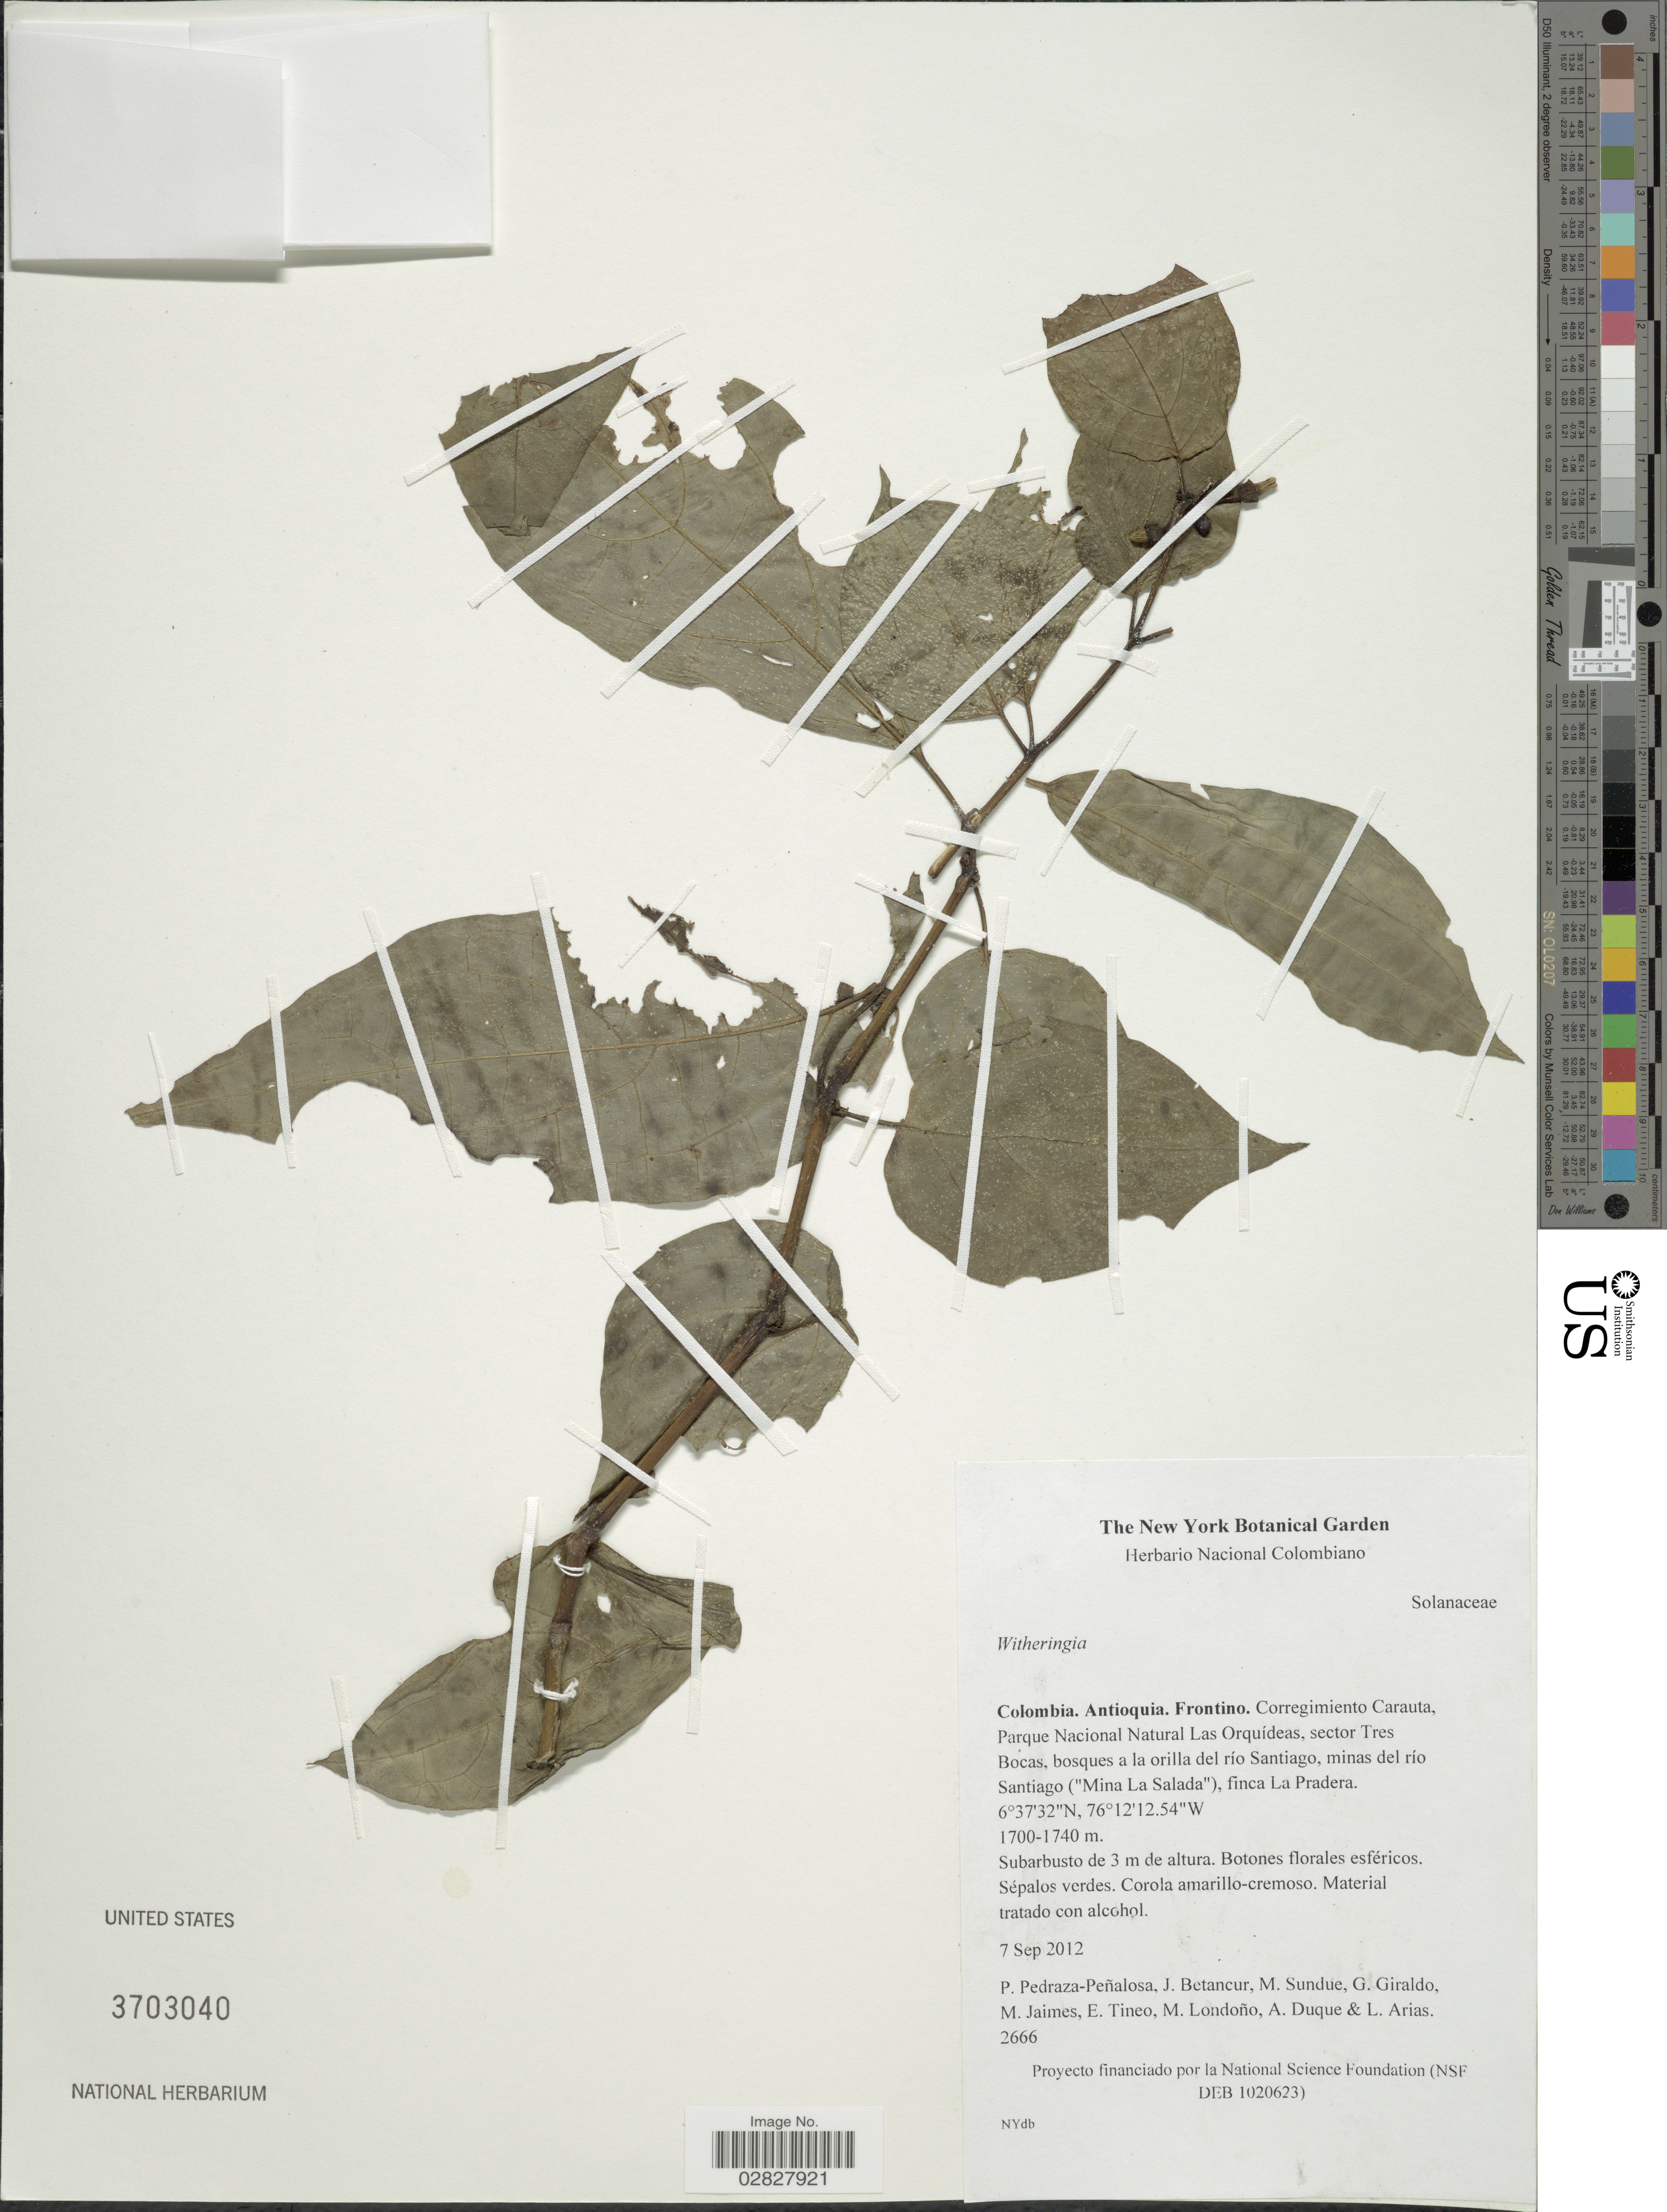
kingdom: Plantae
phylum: Tracheophyta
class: Magnoliopsida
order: Solanales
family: Solanaceae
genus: Witheringia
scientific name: Witheringia sp.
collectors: P. Pedraza-Peñalosa, J. Betancur, M. Sundue, G. Giraldo & et al.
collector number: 2666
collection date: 2012-09-07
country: Colombia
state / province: Antioquia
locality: Frontino, Corregimiento Carauta, Parque Nacional Natural Las Orquídeas, sector Tres Bocas, bosques a la orilla del río Santiago, minas del río Santiago ("Mina La Salada"), finca La Pradera.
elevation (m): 1700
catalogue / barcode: US 3703040